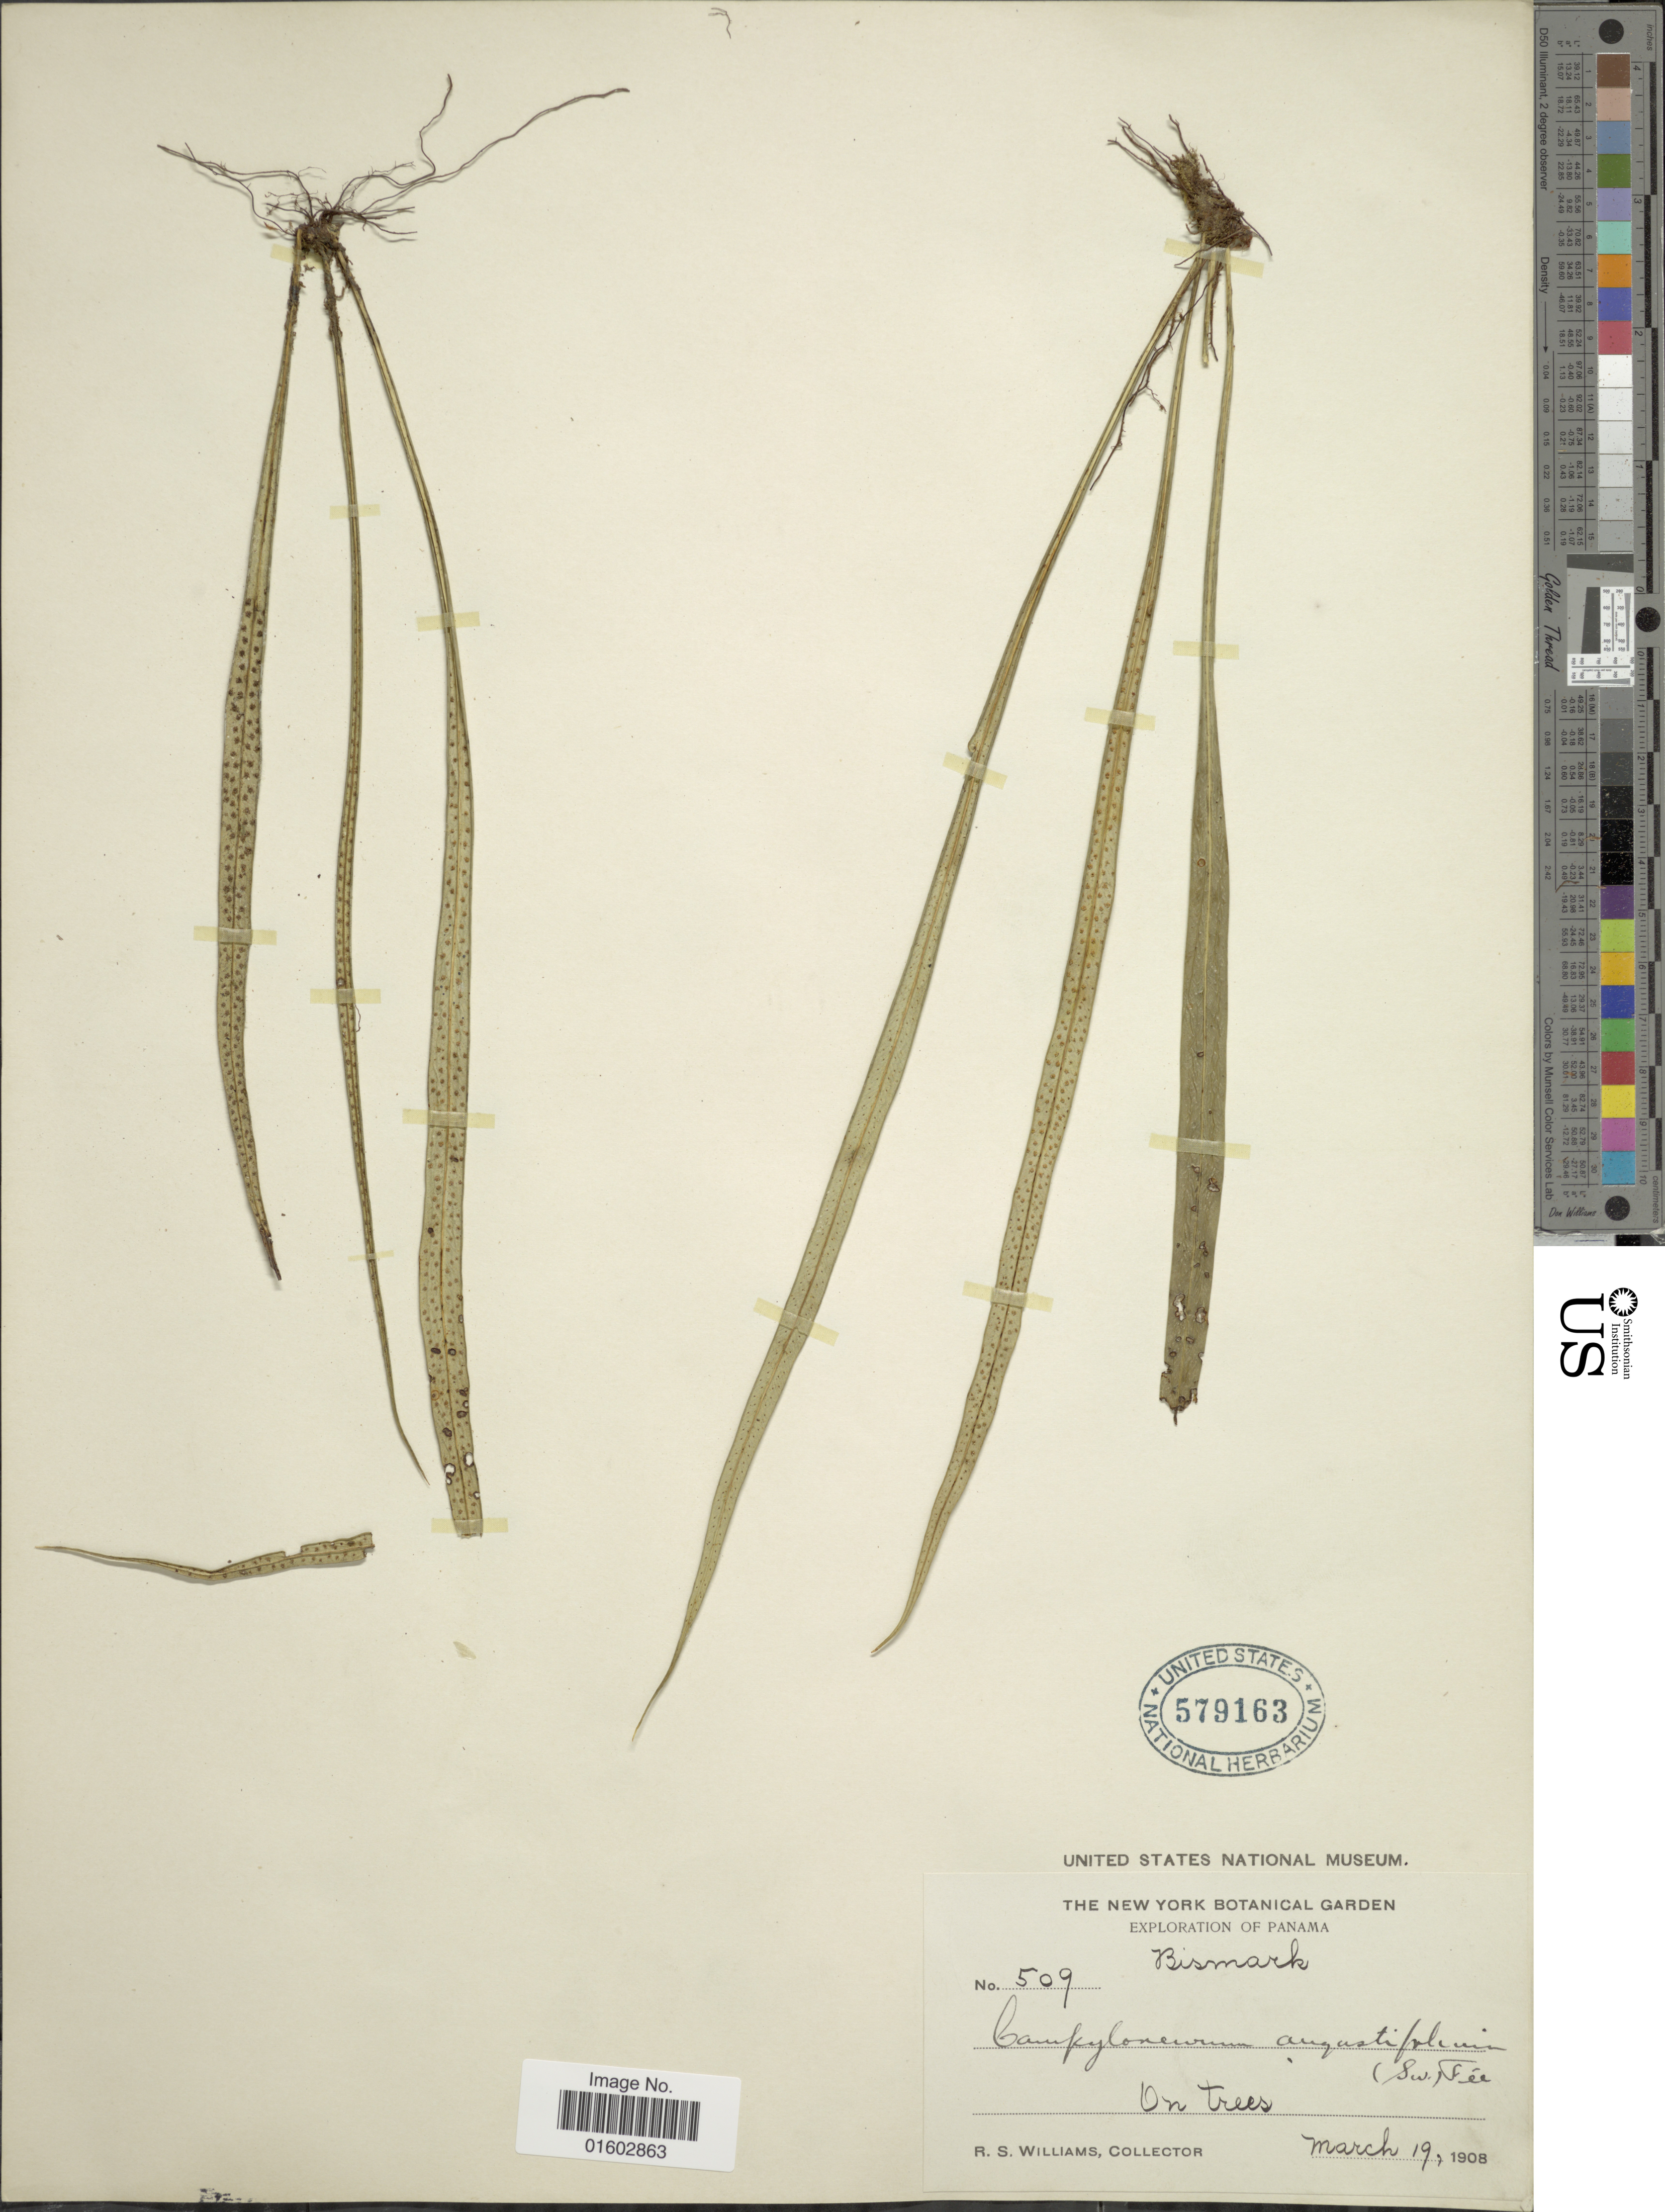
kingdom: Plantae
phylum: Tracheophyta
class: Polypodiopsida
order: Polypodiales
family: Polypodiaceae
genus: Campyloneurum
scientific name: Campyloneurum angustifolium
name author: (Sw.) Fée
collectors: R. S. Williams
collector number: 209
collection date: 1908-03-19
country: Panama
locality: Bismark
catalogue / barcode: US 579163